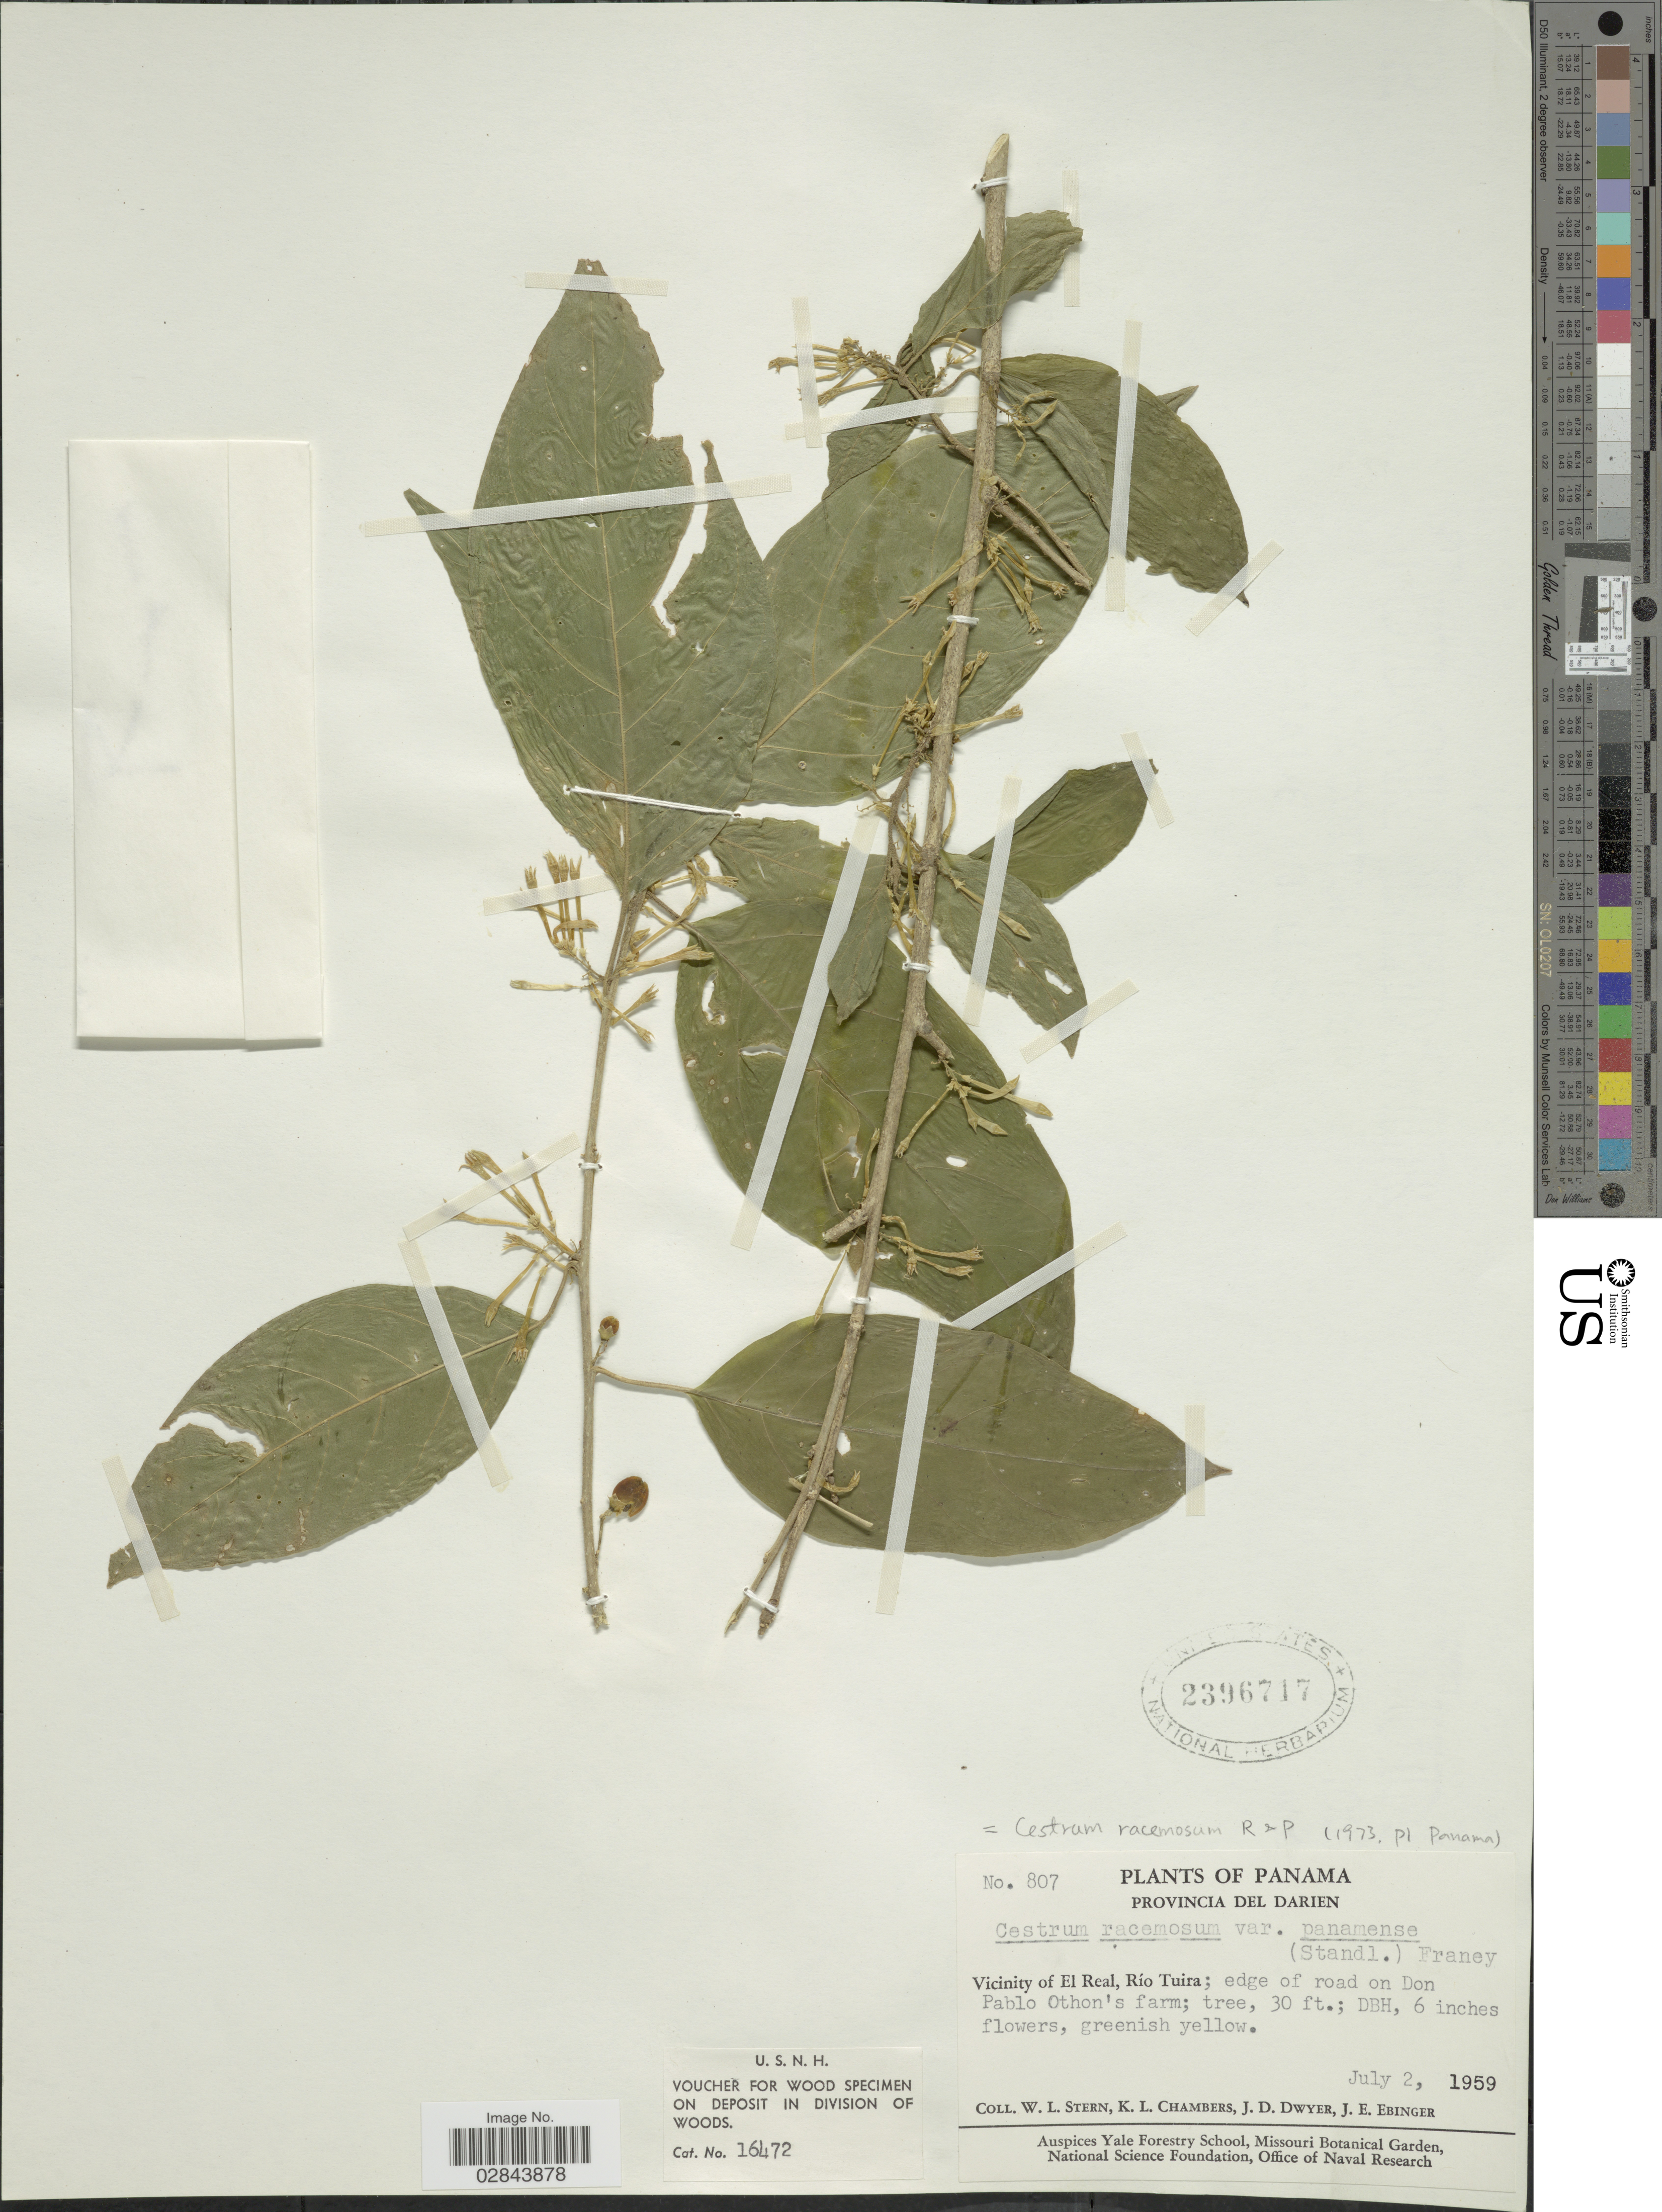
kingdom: Plantae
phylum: Tracheophyta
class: Magnoliopsida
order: Solanales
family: Solanaceae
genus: Cestrum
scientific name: Cestrum racemosum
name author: Ruiz & Pav.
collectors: W. L. Stern, K. Chambers, J. D. Dwyer & J. Ebinger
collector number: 807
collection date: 1959-07-02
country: Panama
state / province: Darién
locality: Vicinity of El Real, Río Tuira; edge of road on Don Pablo Othon's farm.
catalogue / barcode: US 2396717